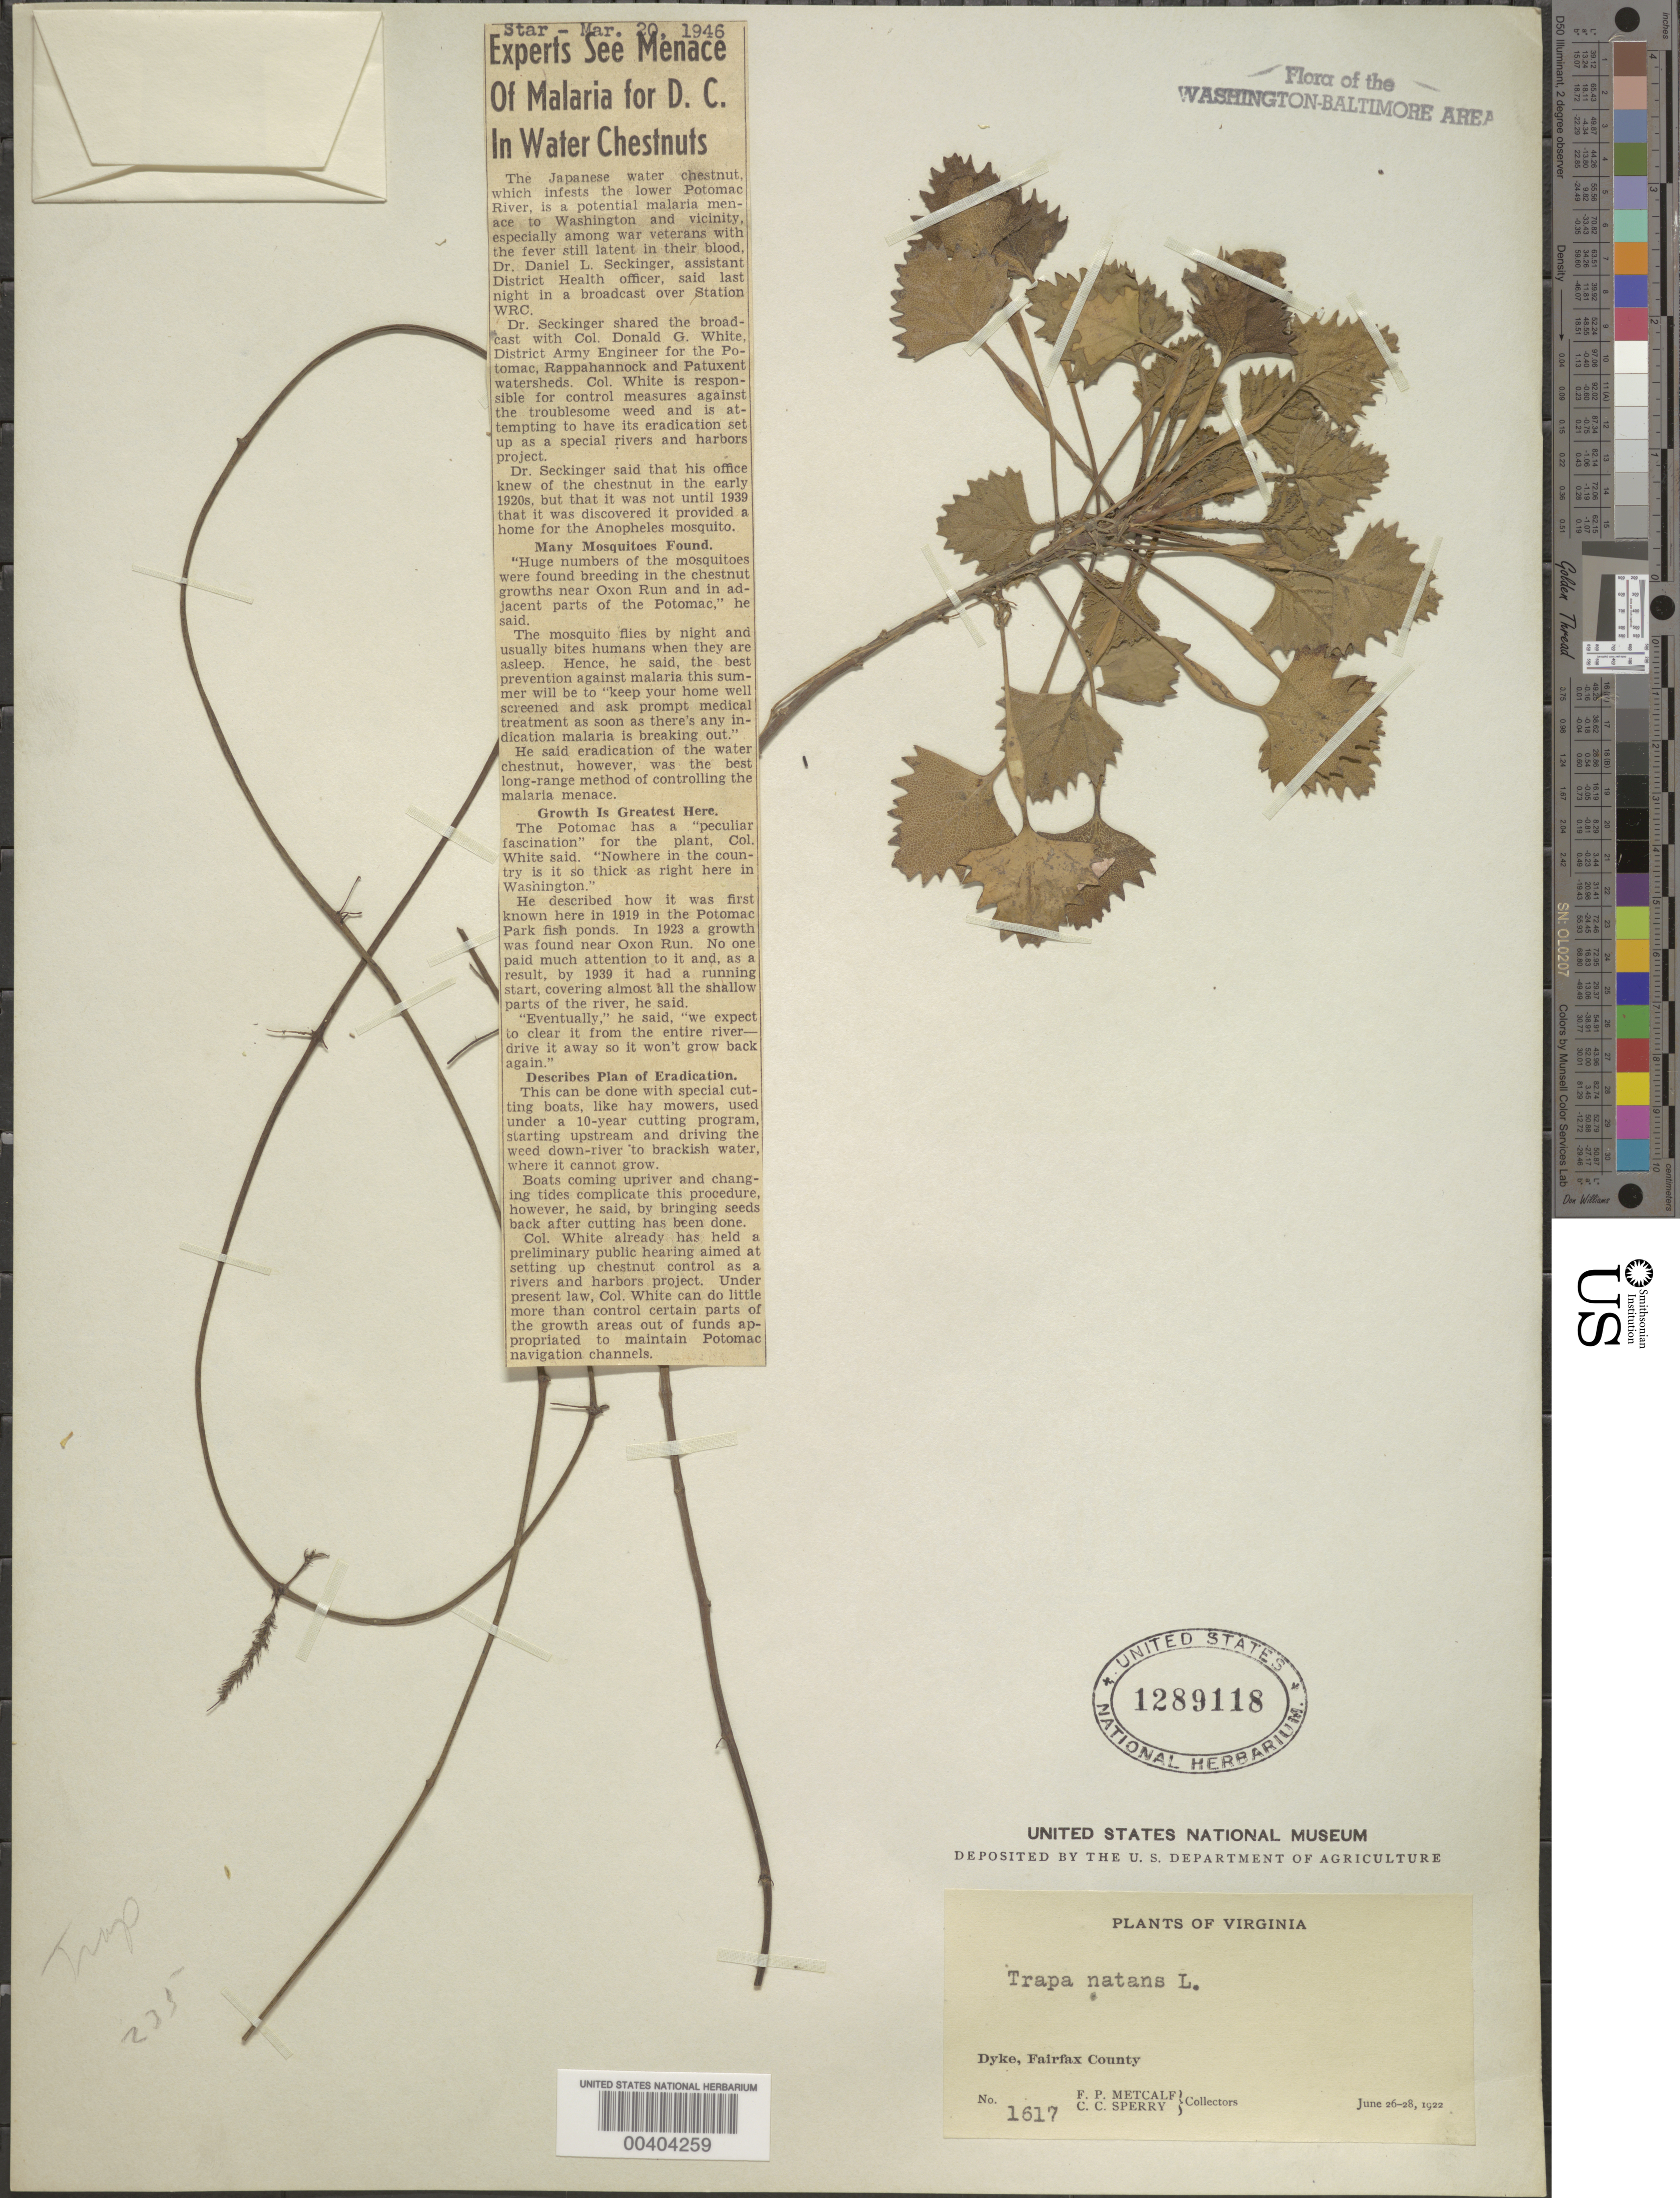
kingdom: Plantae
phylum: Tracheophyta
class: Magnoliopsida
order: Myrtales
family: Lythraceae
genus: Trapa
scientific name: Trapa natans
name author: L.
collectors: F. P. Metcalf & C. C. Sperry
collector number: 1617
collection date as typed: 26 Jun 1922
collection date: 1922-06-26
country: United States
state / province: Virginia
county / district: Fairfax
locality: Dyke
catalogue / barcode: US 1289118